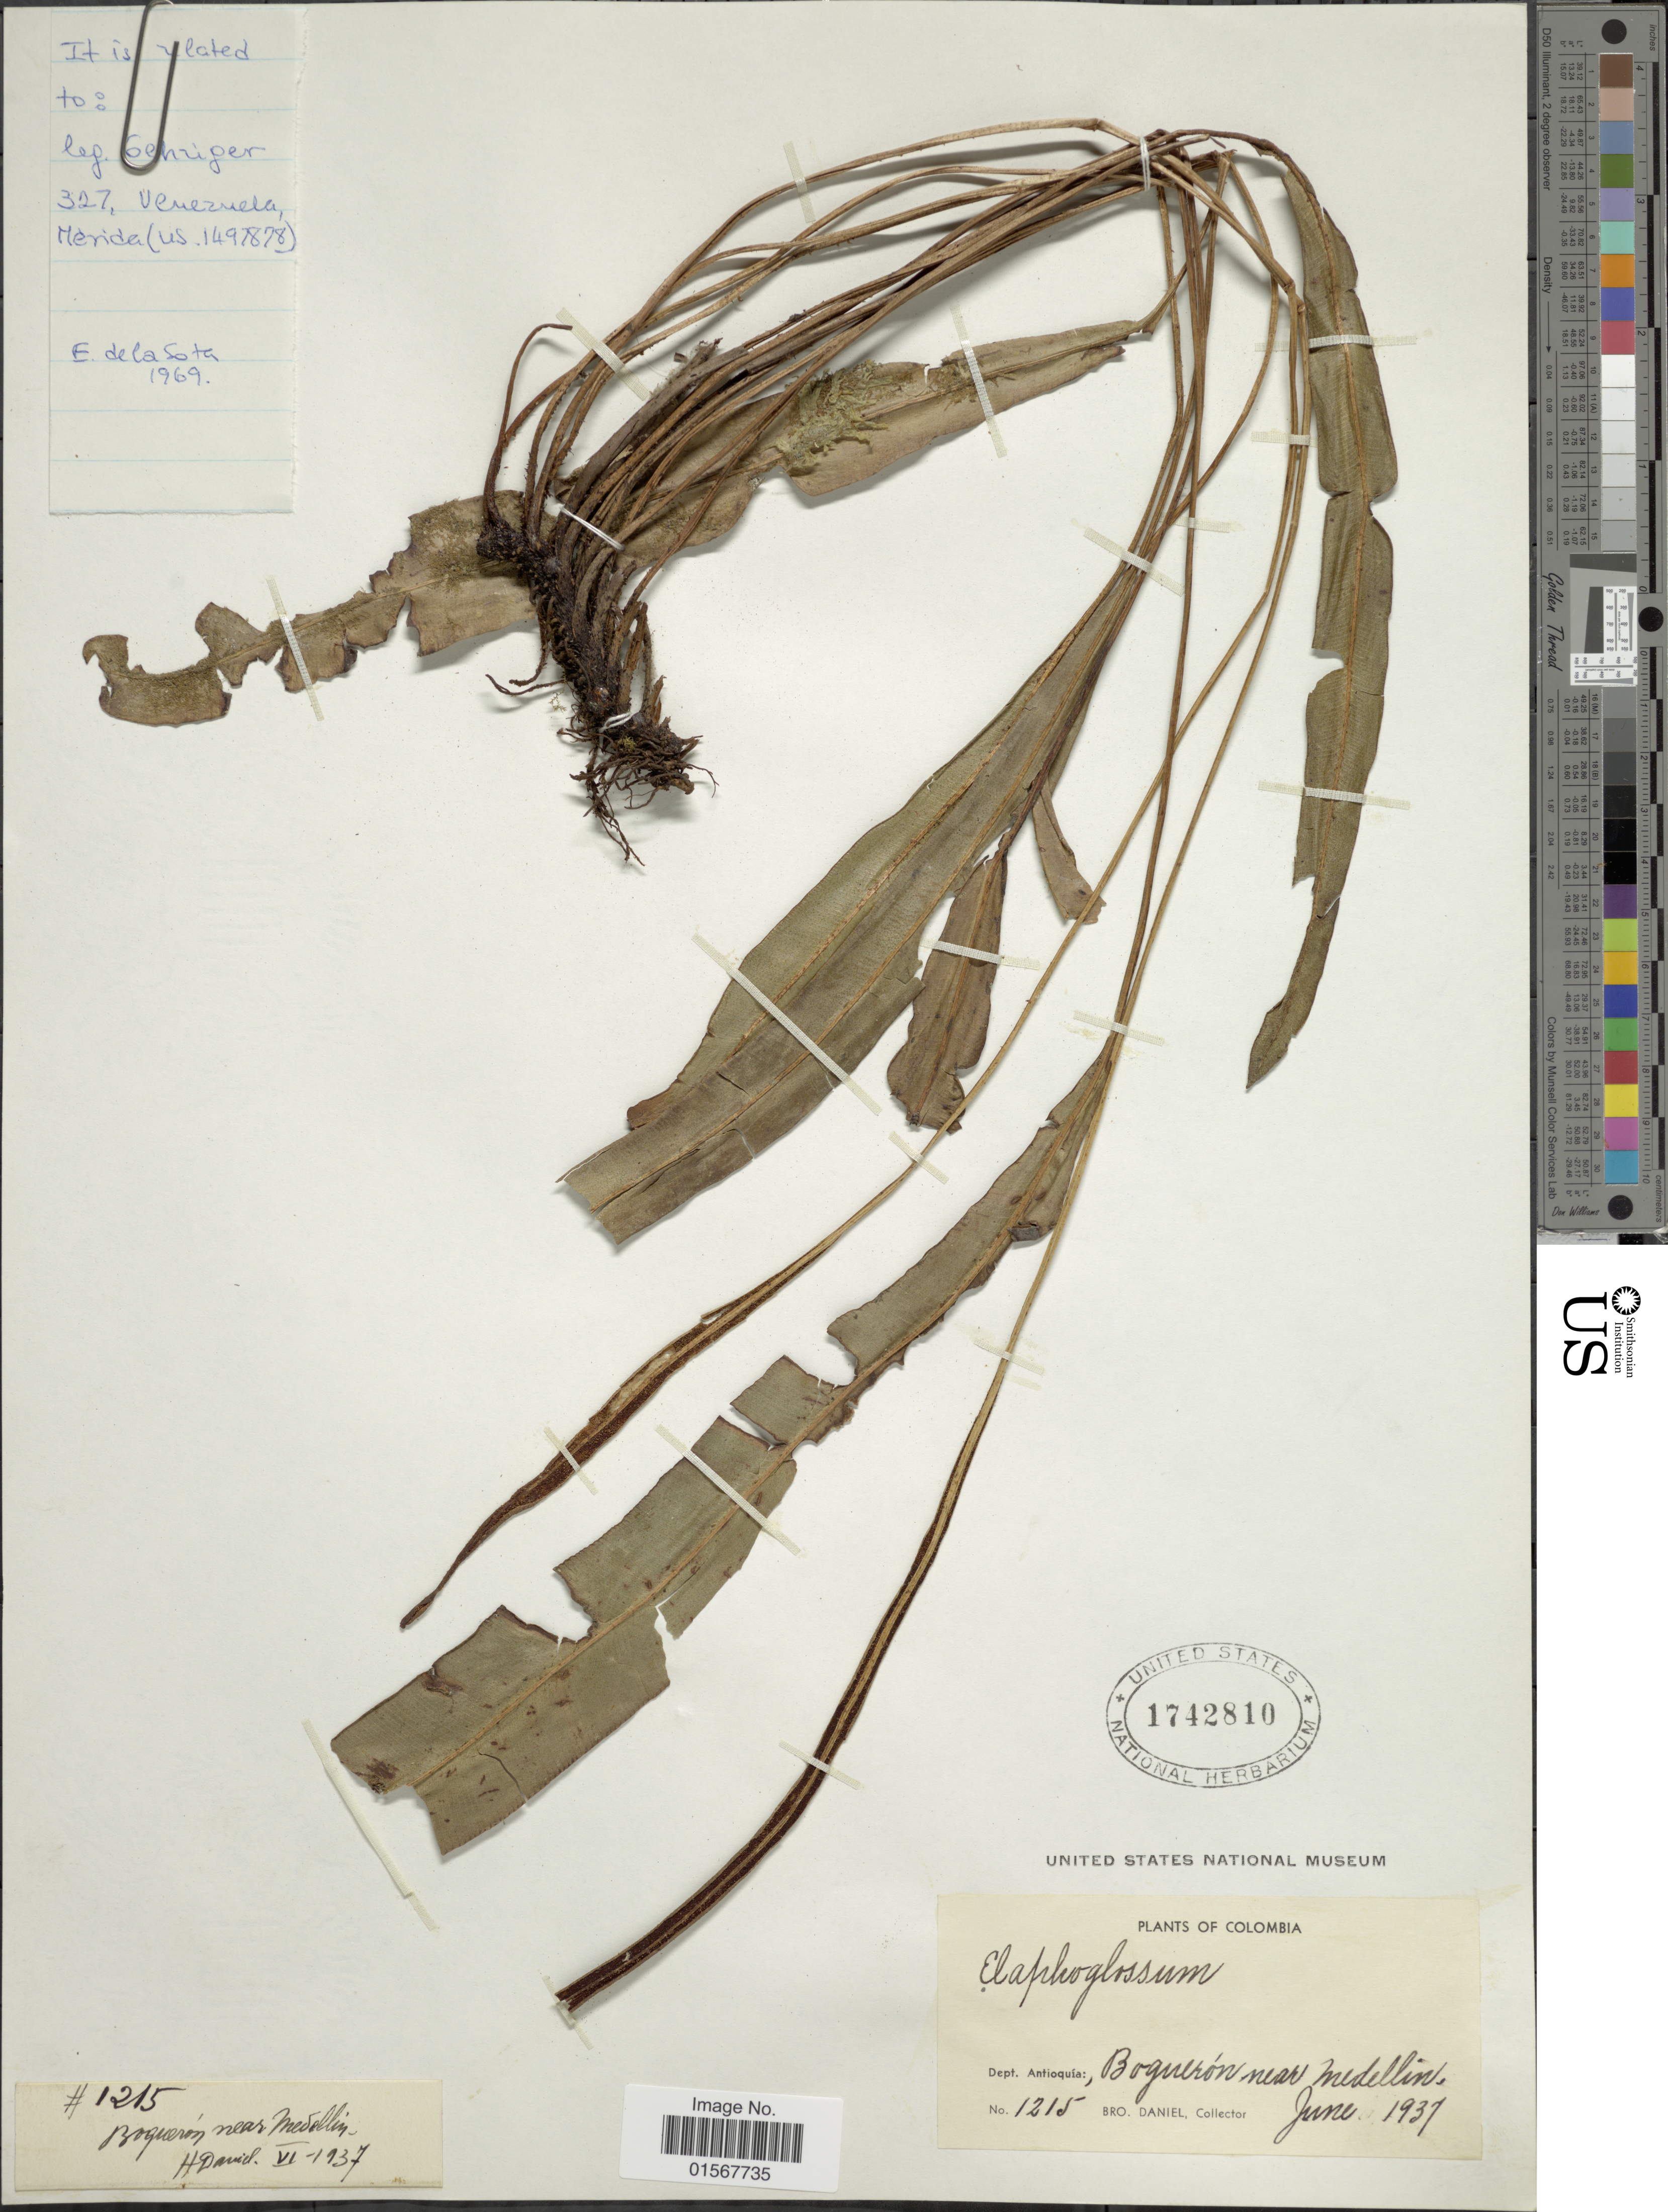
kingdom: Plantae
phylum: Tracheophyta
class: Polypodiopsida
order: Polypodiales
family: Dryopteridaceae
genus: Elaphoglossum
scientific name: Elaphoglossum tectum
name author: (Humb. & Bonpl.) Moore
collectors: Bro. Daniel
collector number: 1215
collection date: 1937-06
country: Colombia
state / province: Antioquia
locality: Dept. Antioquia: Boqueron near Medellin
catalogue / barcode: US 1742810